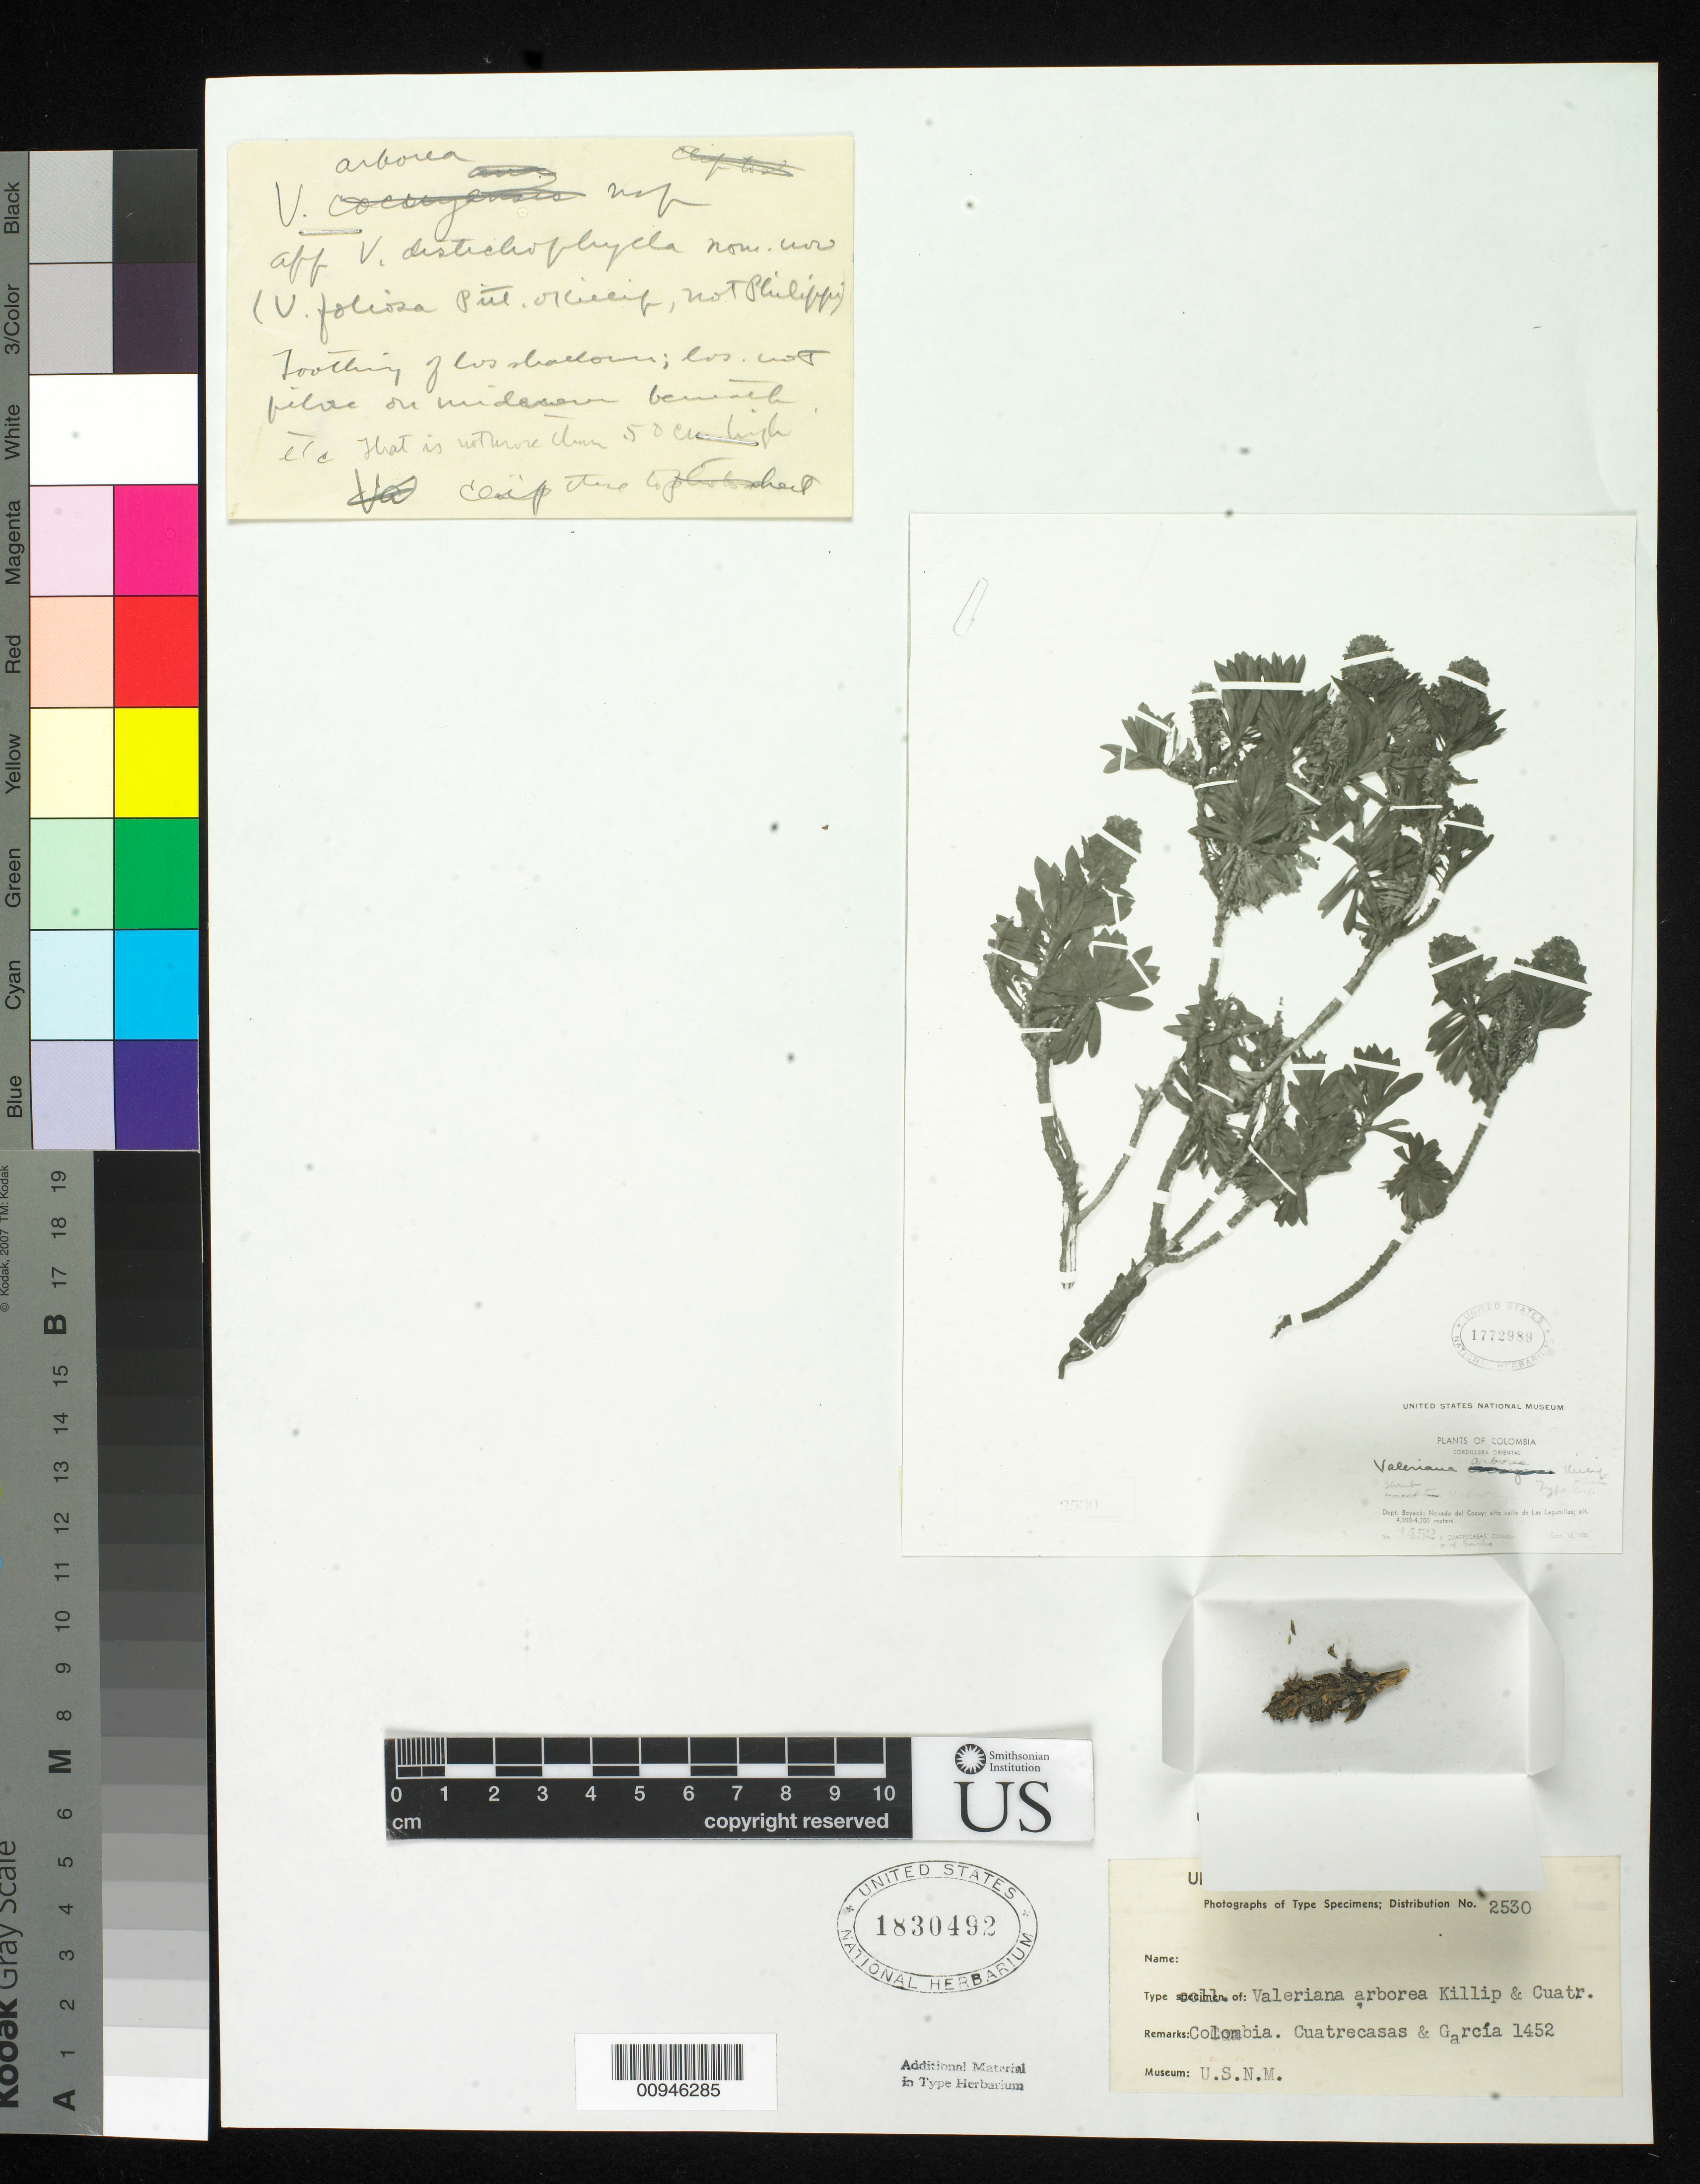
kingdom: Plantae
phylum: Tracheophyta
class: Magnoliopsida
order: Dipsacales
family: Caprifoliaceae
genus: Valeriana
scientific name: Valeriana arborea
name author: Killip & Cuatrec.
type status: Isotype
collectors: J. Cuatrecasas & H. García Barriga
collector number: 1452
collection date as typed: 12 Sep 1938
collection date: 1938-09-12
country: Colombia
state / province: Boyacá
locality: Nevada del Cocuy, Cordillera Oriental.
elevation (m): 4000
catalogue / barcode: US 1830492